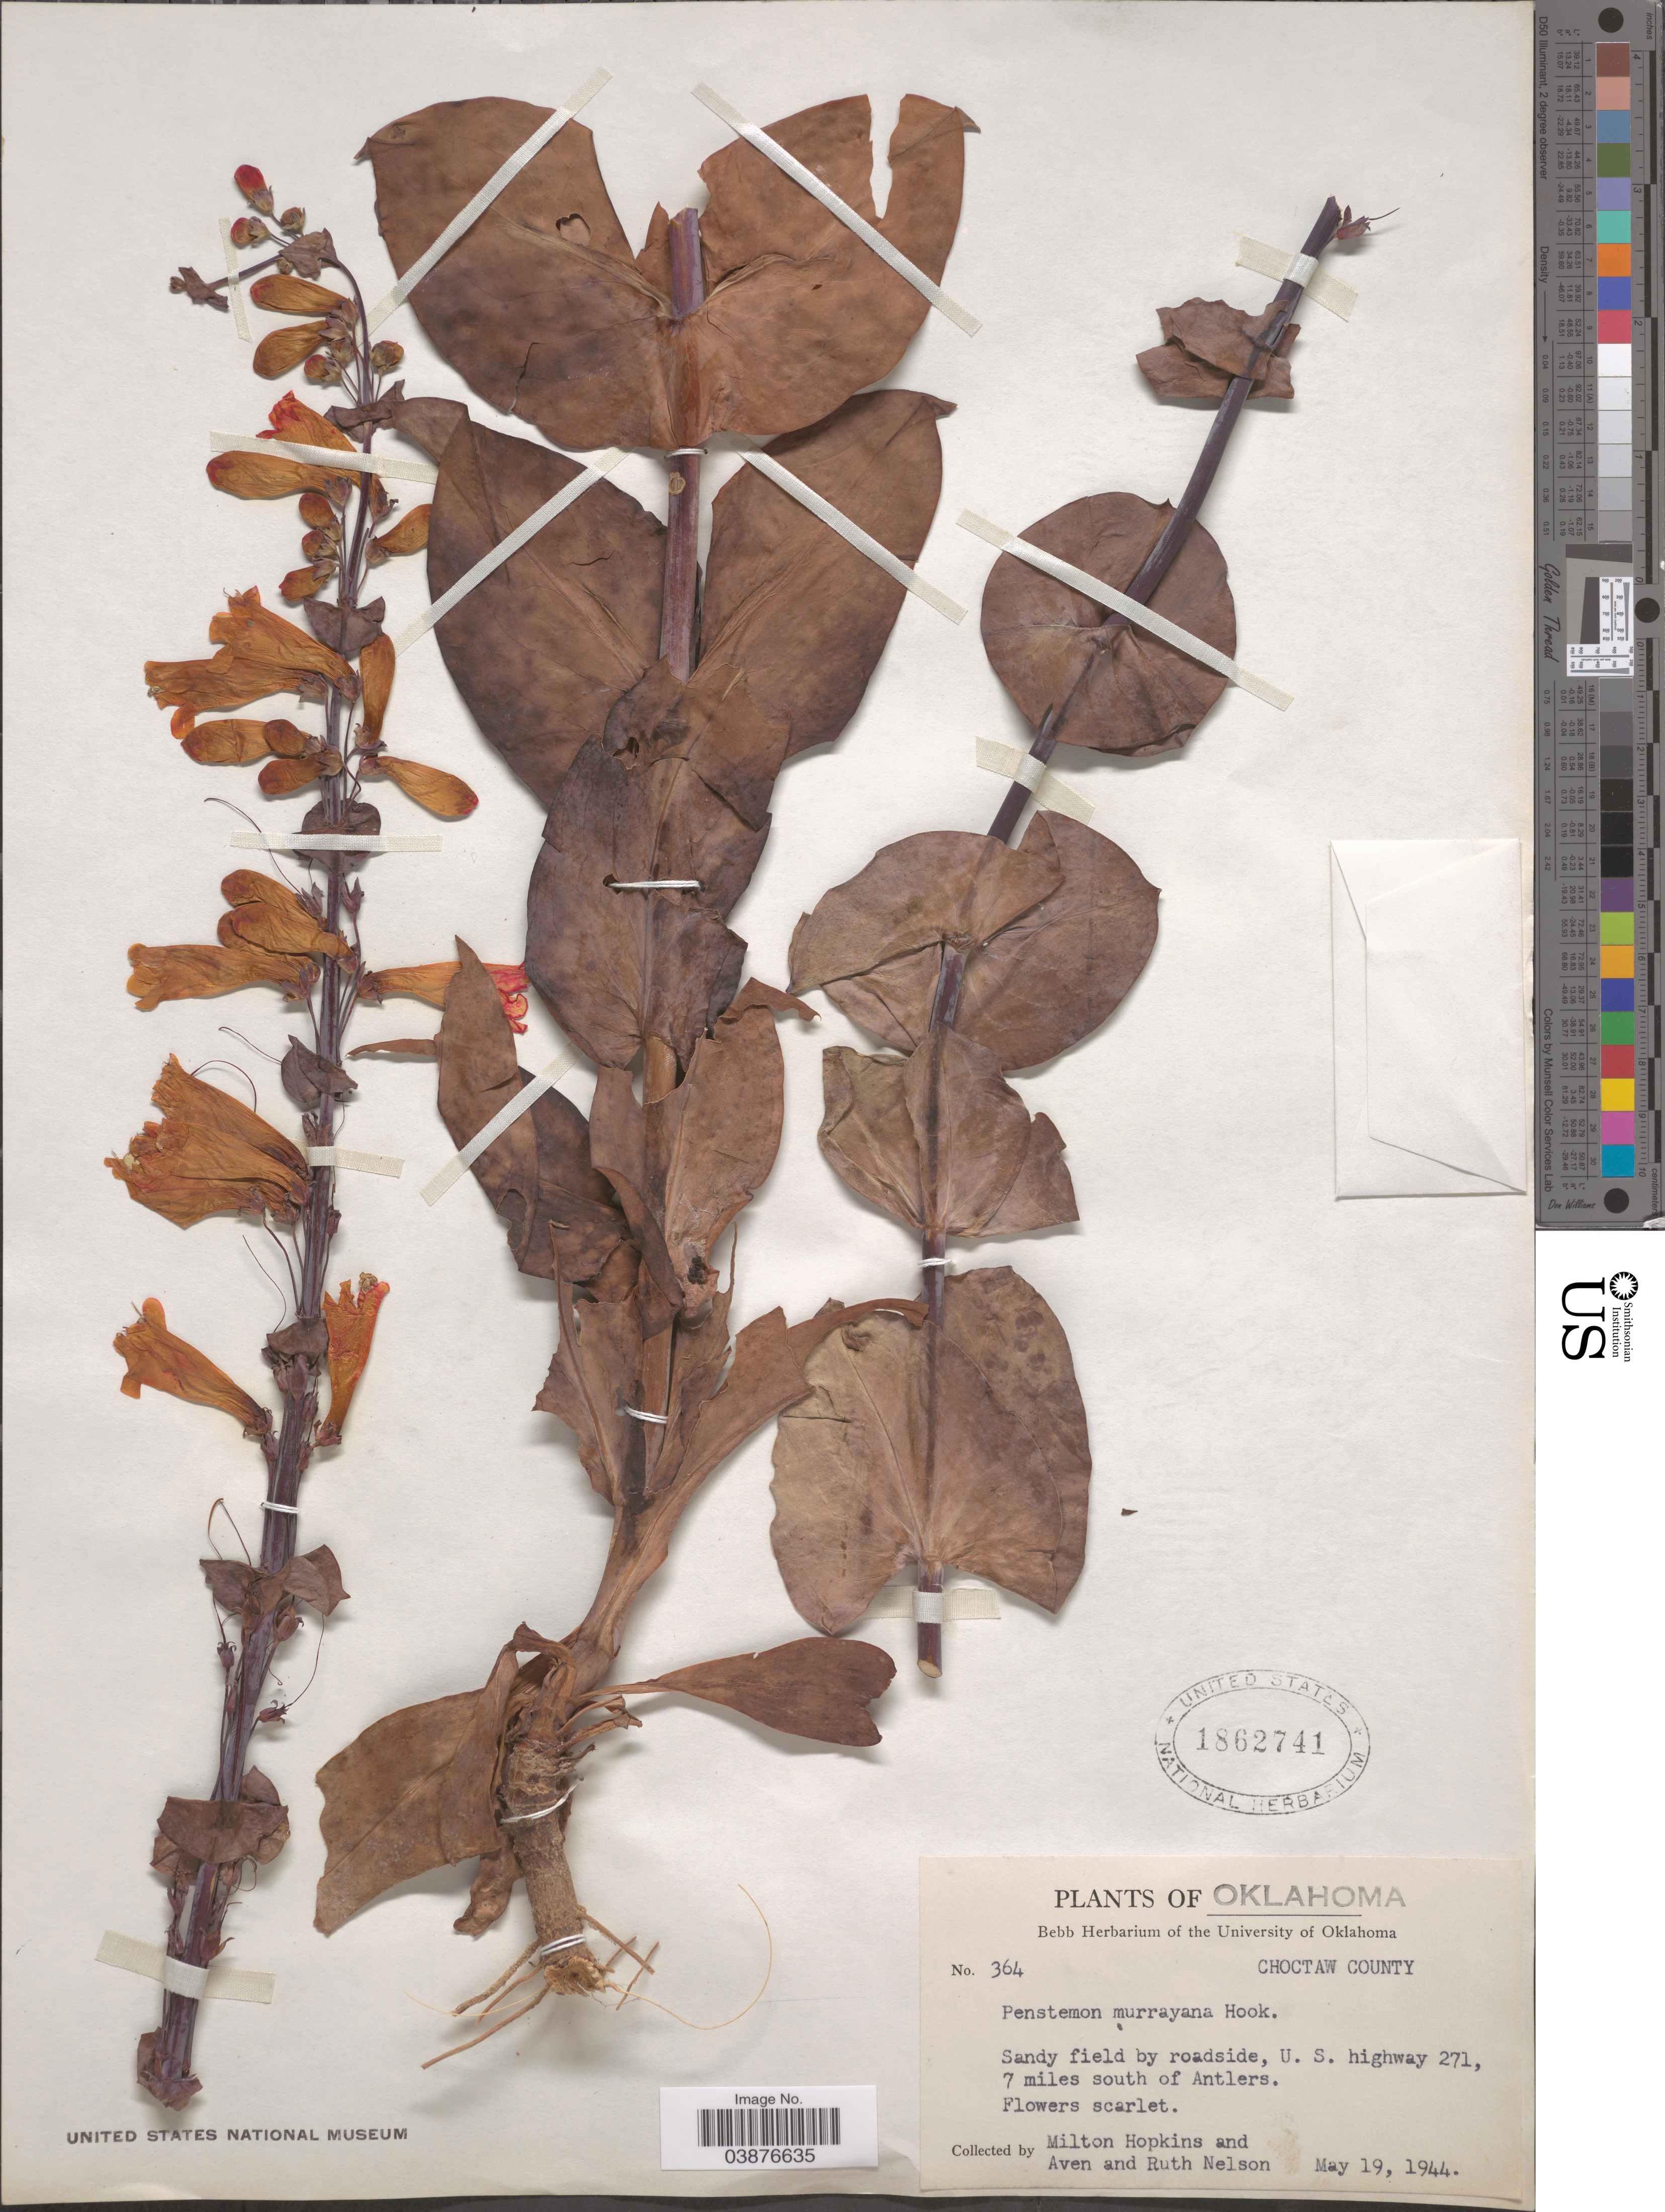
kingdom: Plantae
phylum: Tracheophyta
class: Magnoliopsida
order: Lamiales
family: Plantaginaceae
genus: Penstemon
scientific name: Penstemon murrayanus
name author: Hook.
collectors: M. Hopkins, A. Nelson & R. A. Nelson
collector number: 364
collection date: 1944-05-19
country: United States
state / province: Oklahoma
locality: Choctaw County. U.S. highway 271, 7 miles south of Antlers.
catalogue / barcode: US 1862741